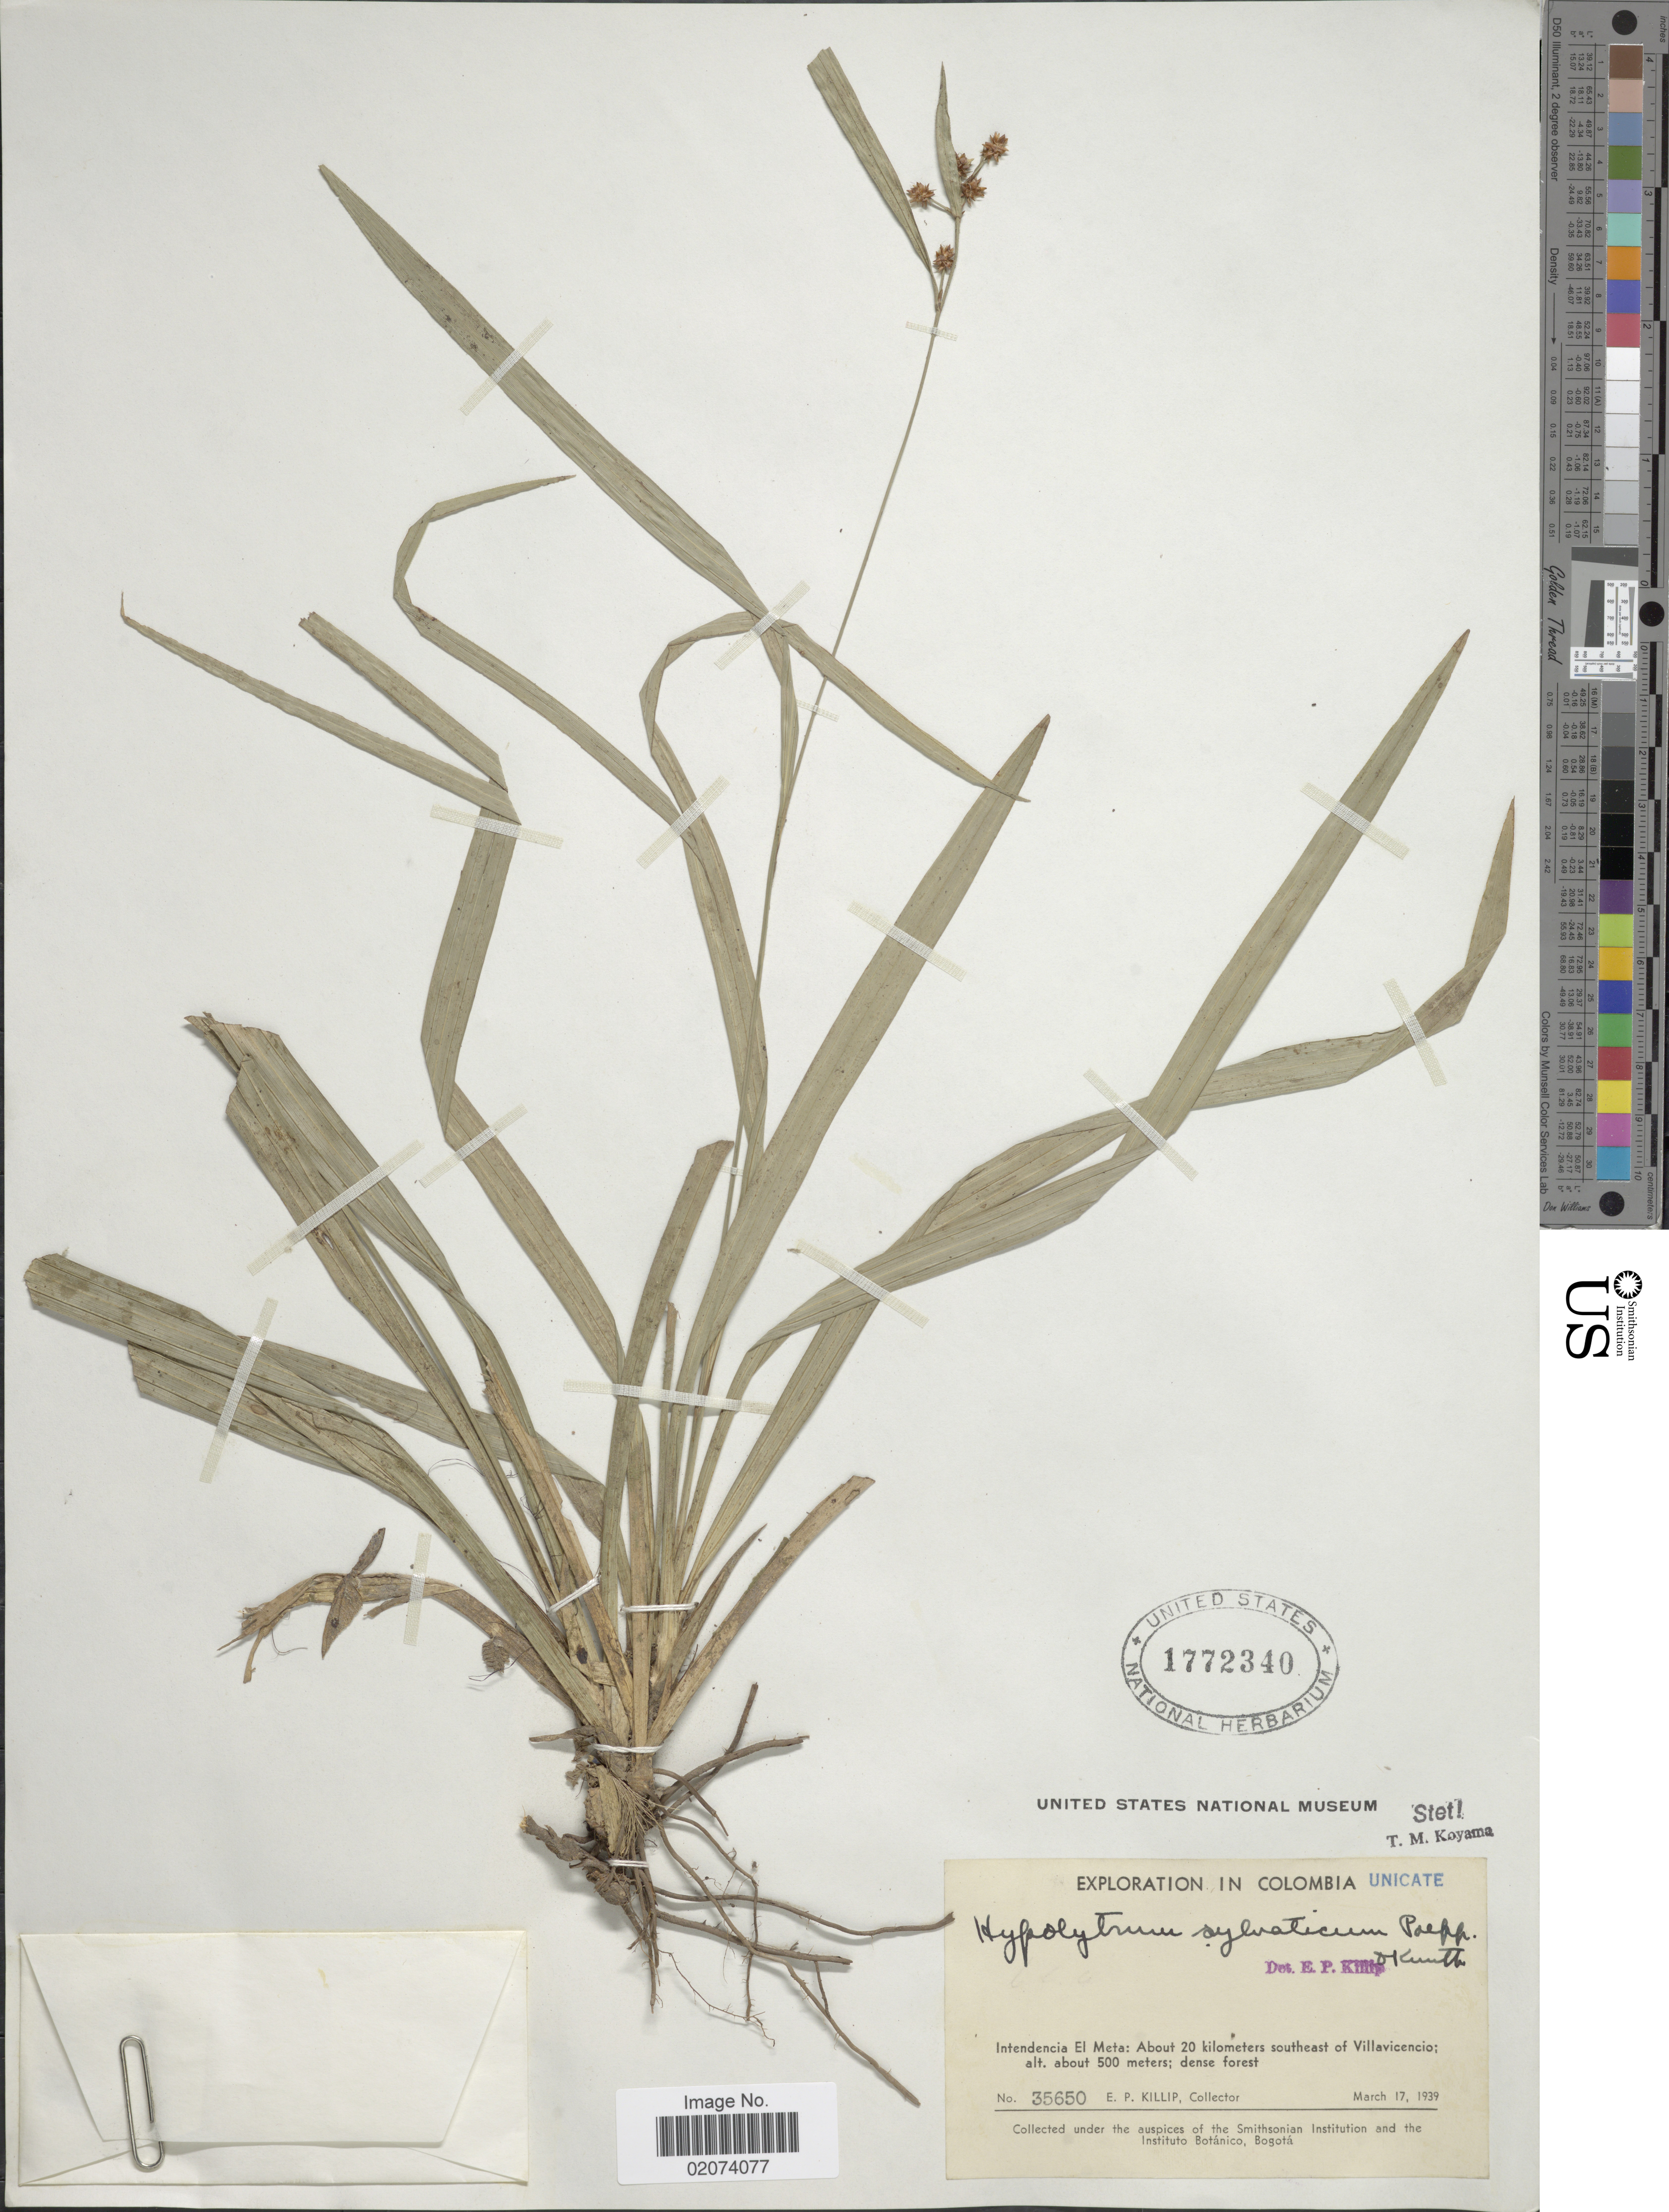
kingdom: Plantae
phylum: Tracheophyta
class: Liliopsida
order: Poales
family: Cyperaceae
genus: Hypolytrum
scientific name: Hypolytrum longifolium subsp. sylvaticum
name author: (Poepp. ex Kunth) T. Koyama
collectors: E. P. Killip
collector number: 35650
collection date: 1939-03-17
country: Colombia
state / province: Meta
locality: About 20 kilometers southeast of Villavicencio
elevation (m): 152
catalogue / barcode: US 1772340